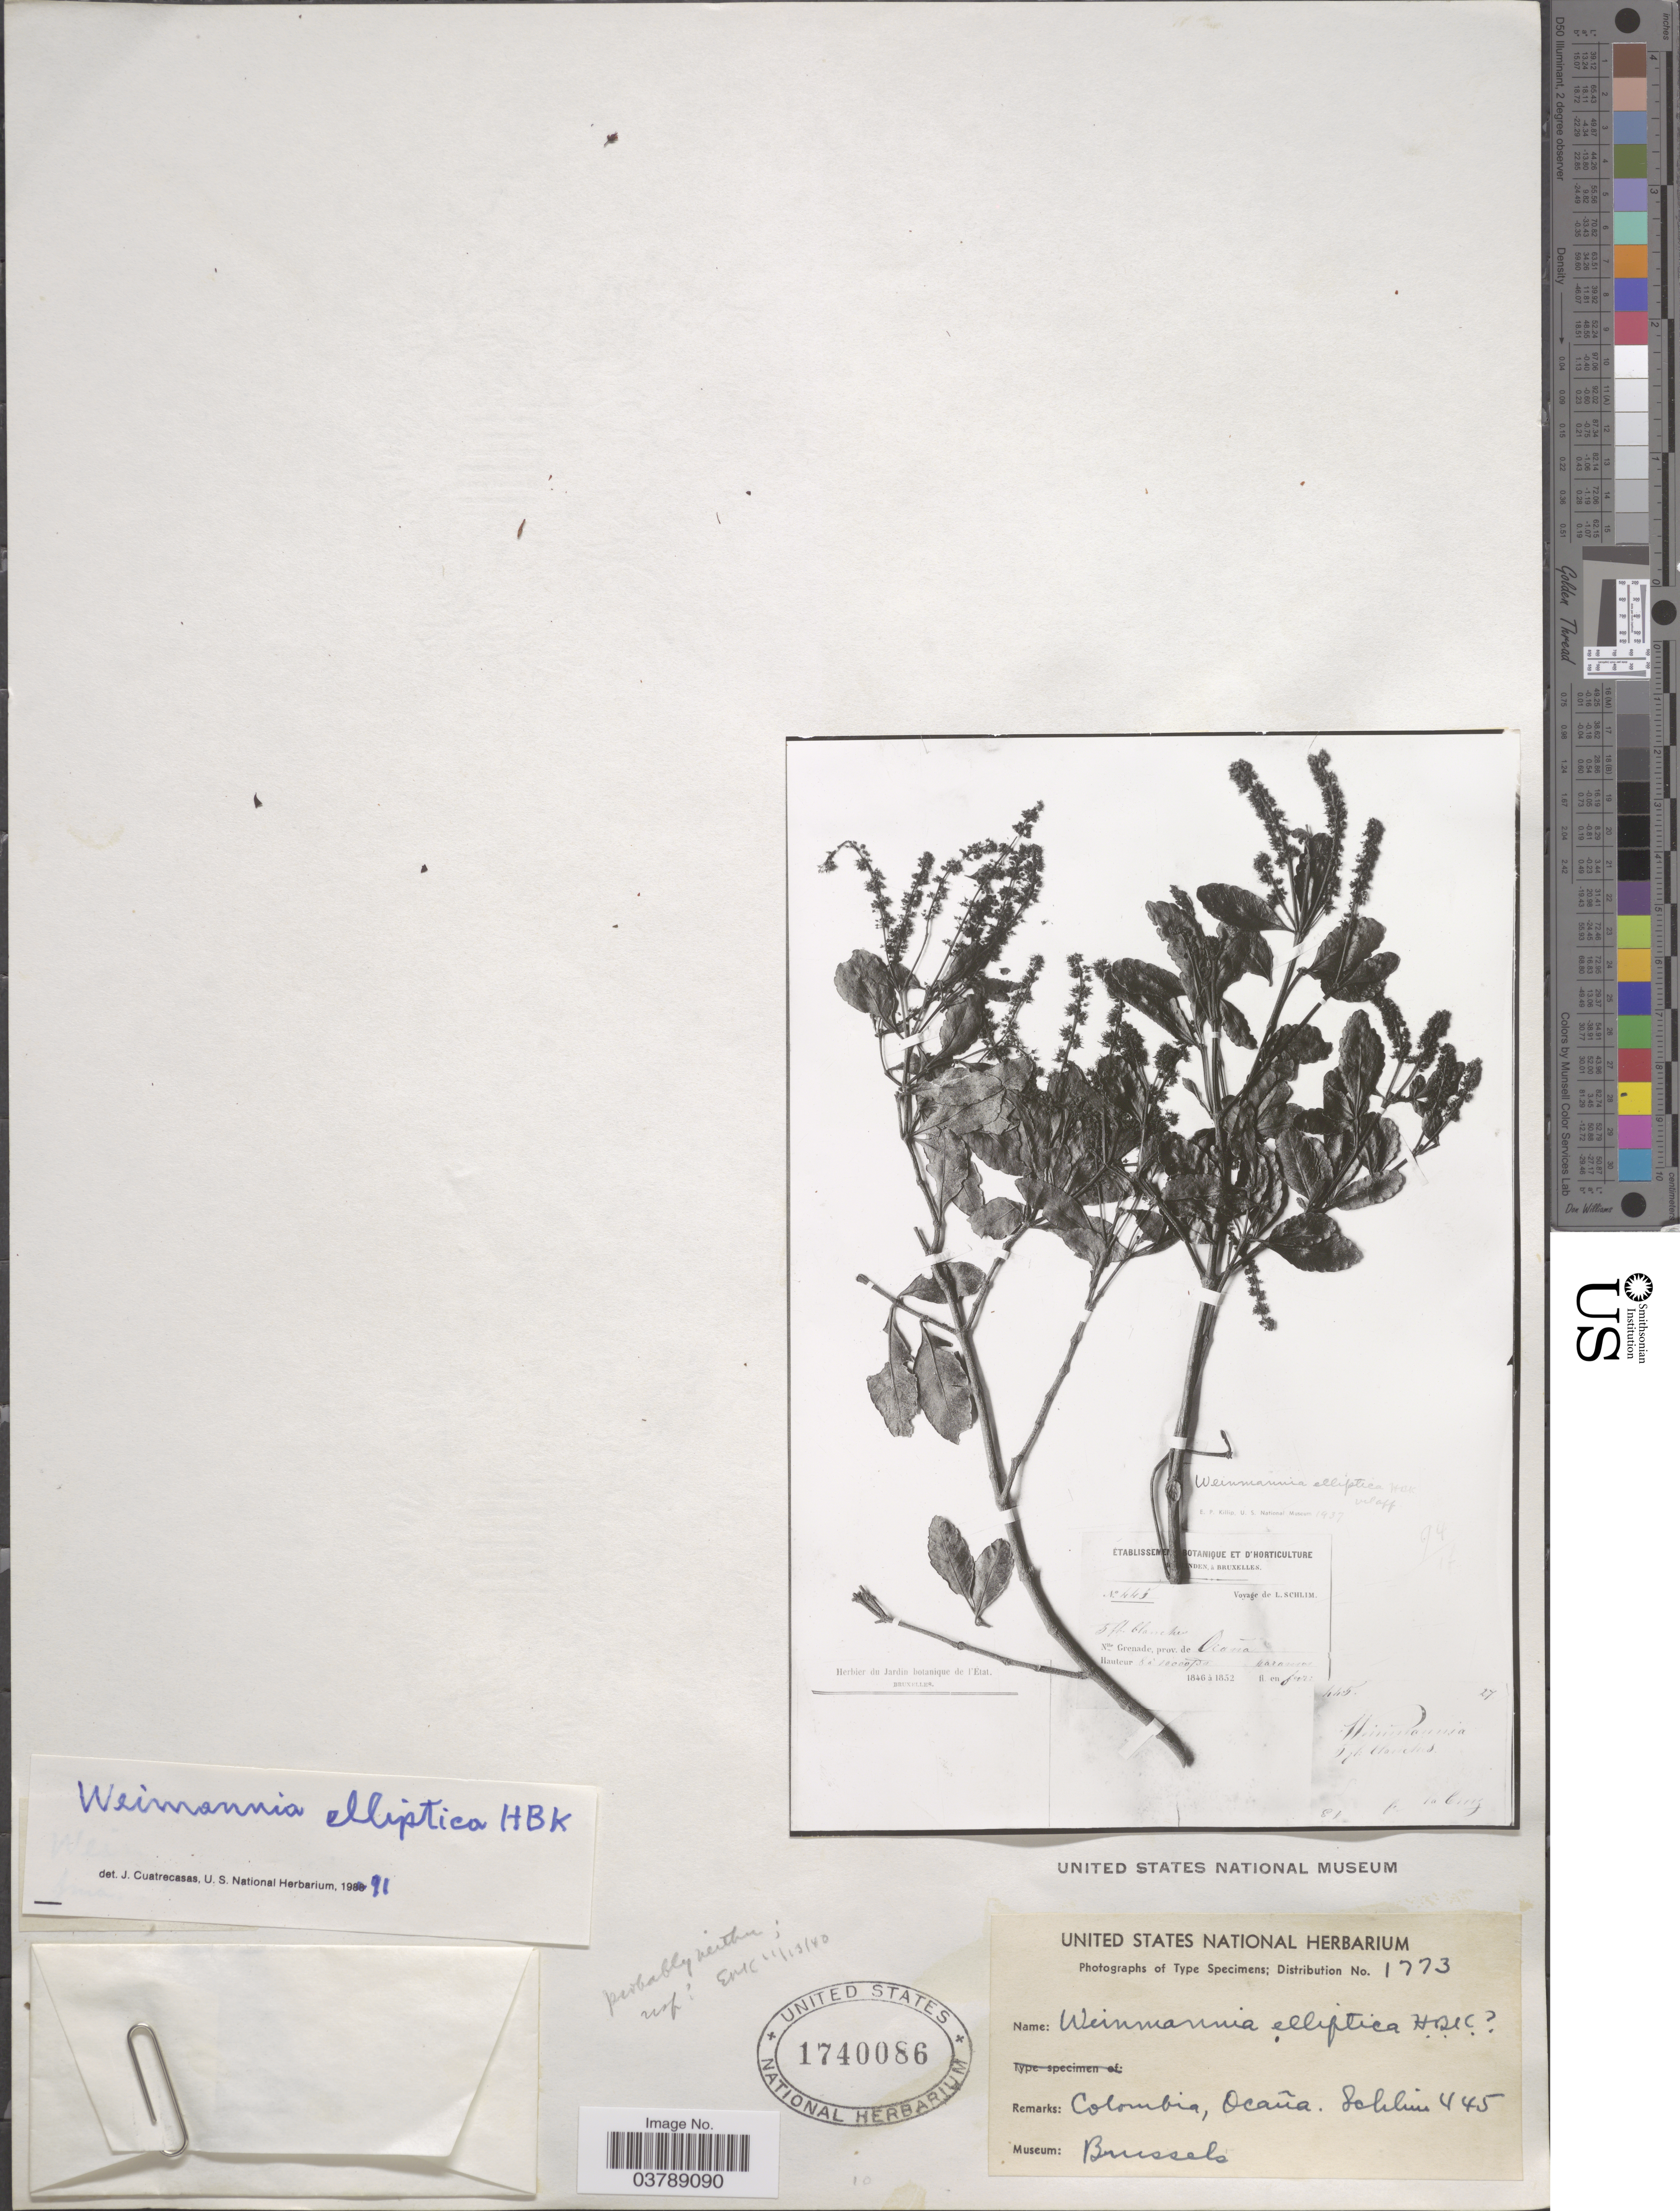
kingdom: Plantae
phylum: Tracheophyta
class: Magnoliopsida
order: Oxalidales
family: Cunoniaceae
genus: Weinmannia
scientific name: Weinmannia elliptica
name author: Kunth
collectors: L. Schlim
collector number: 445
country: Colombia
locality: Nlle Grenada, prov de Ocaña.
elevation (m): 2438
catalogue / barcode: US 1740086